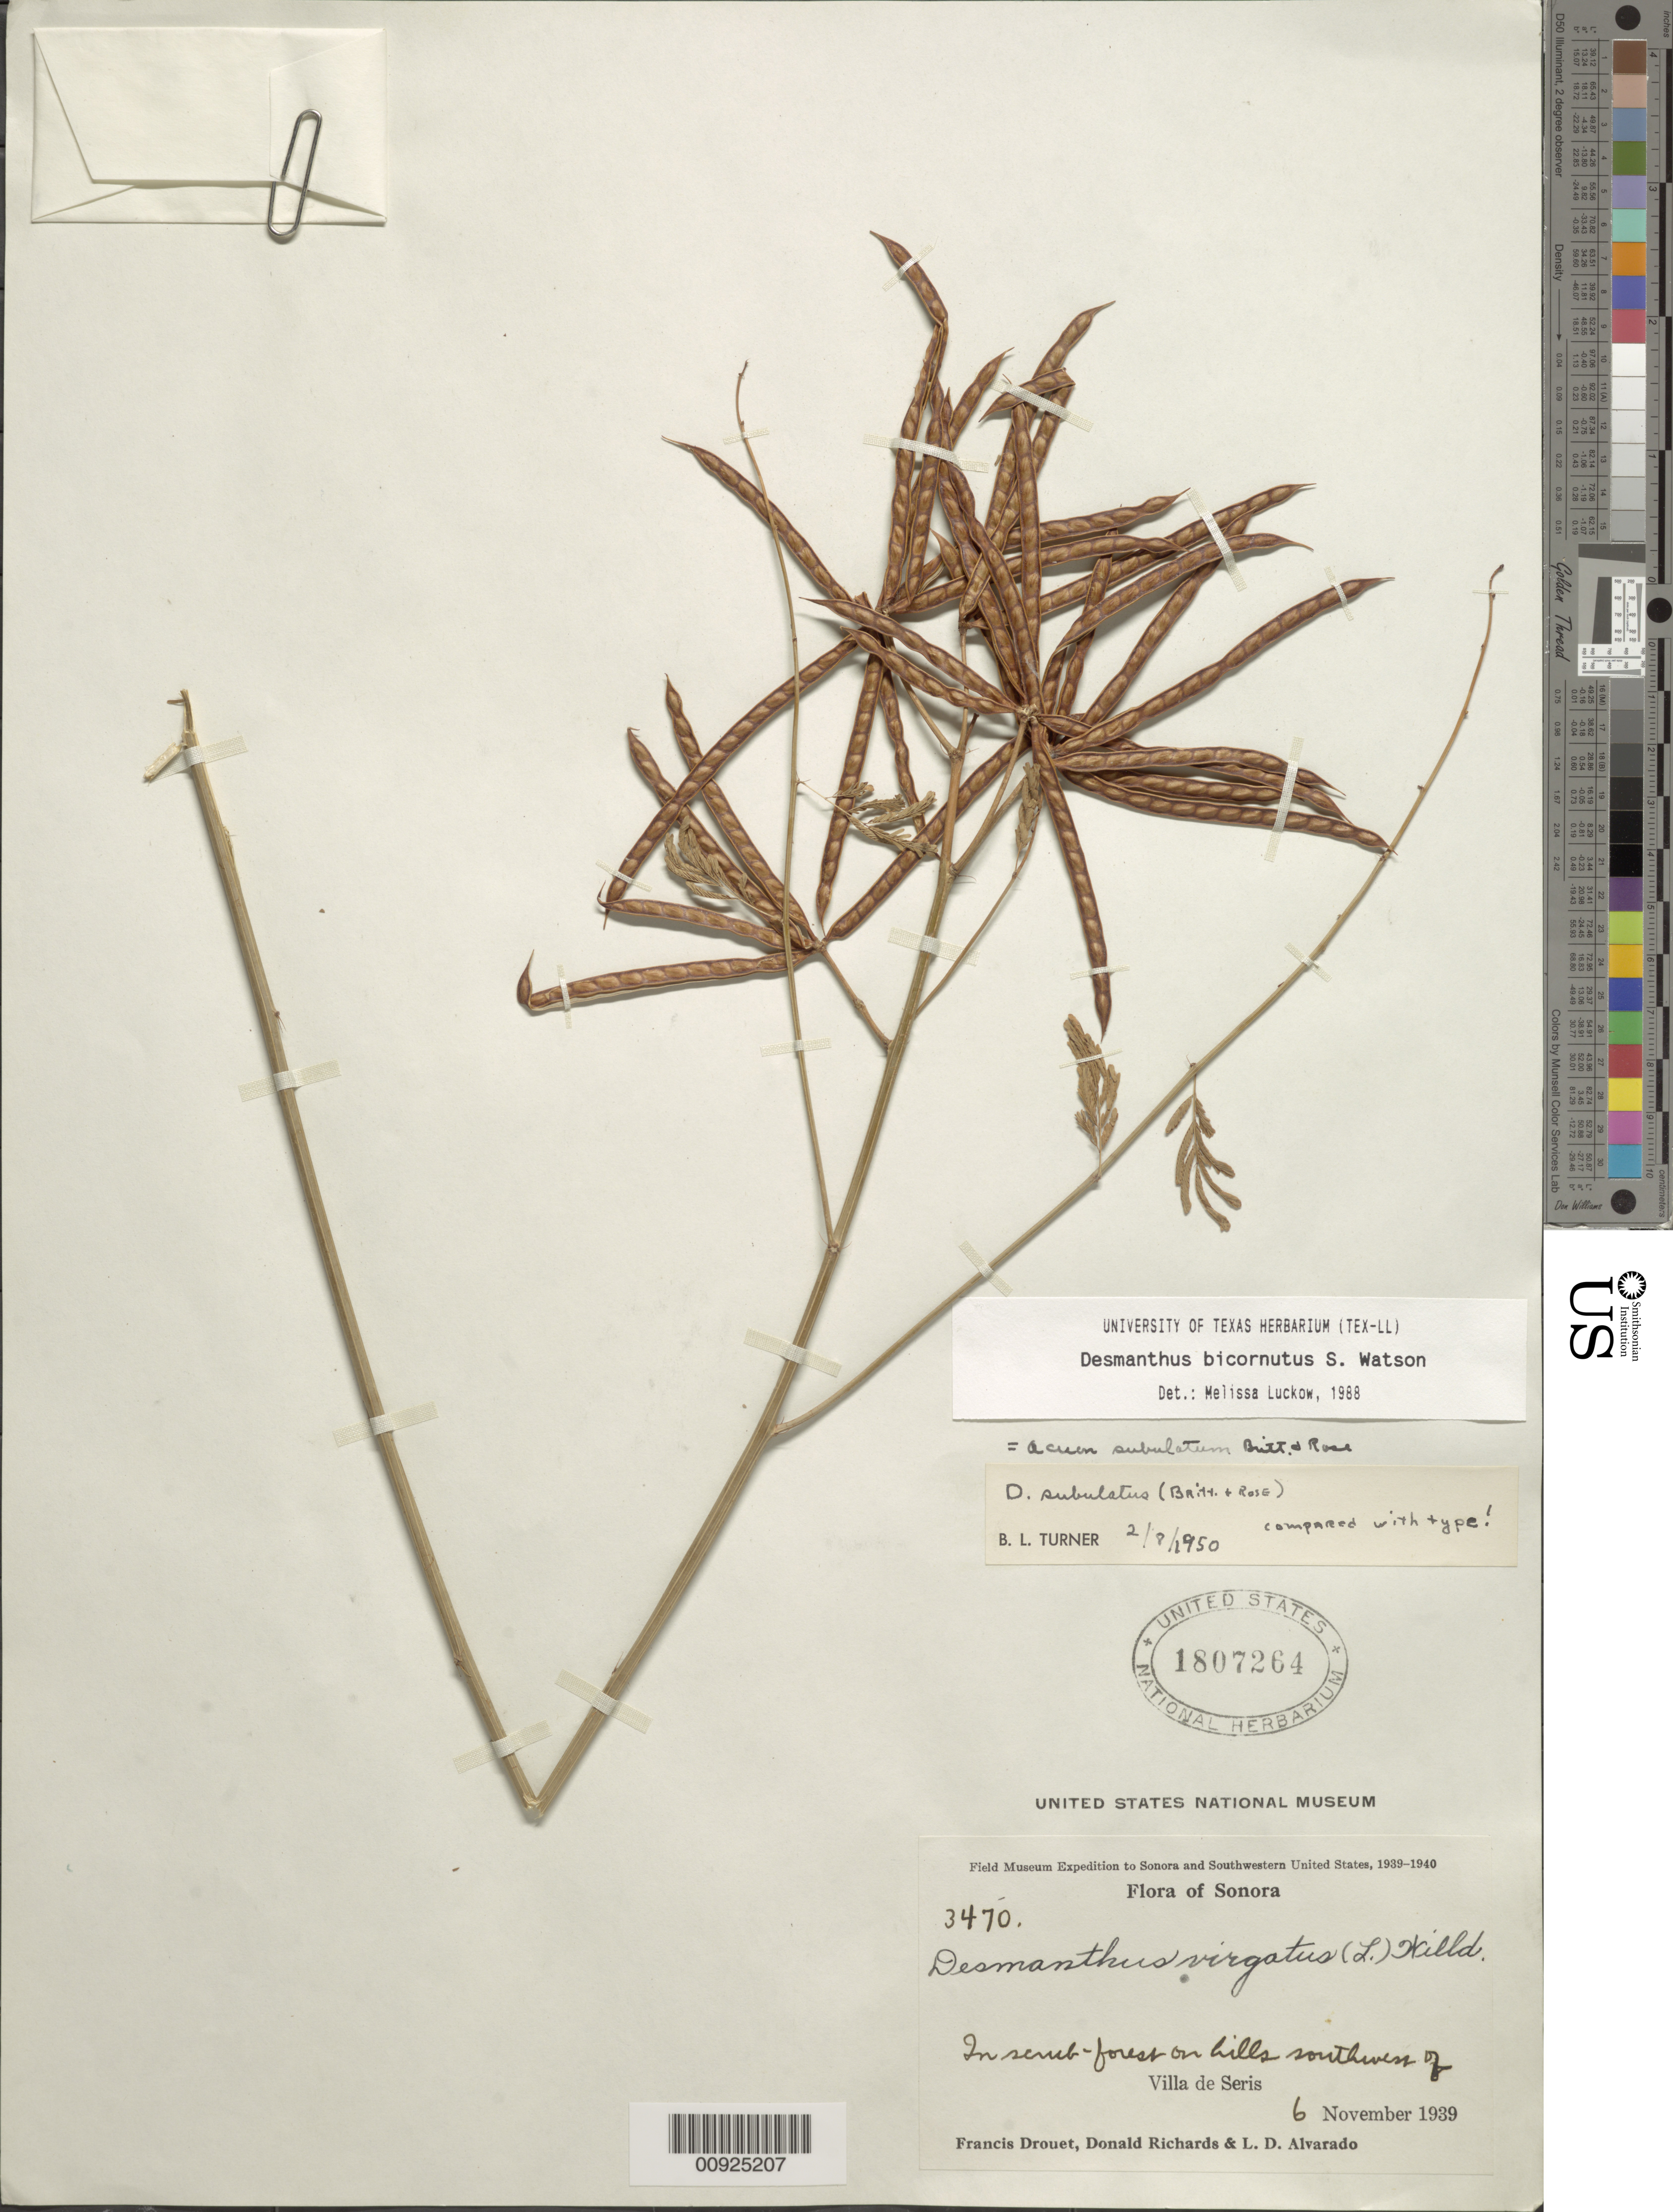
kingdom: Plantae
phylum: Tracheophyta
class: Magnoliopsida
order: Fabales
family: Fabaceae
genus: Desmanthus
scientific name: Desmanthus bicornutus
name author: S. Watson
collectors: F. E. Drouet, D. Richards & L. Alvarado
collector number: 3470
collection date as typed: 06 Nov 1939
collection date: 1939-11-06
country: Mexico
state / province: Sonora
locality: Southwest of Villa Seris.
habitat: In scrub - forest on hills.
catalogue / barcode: US 1807264